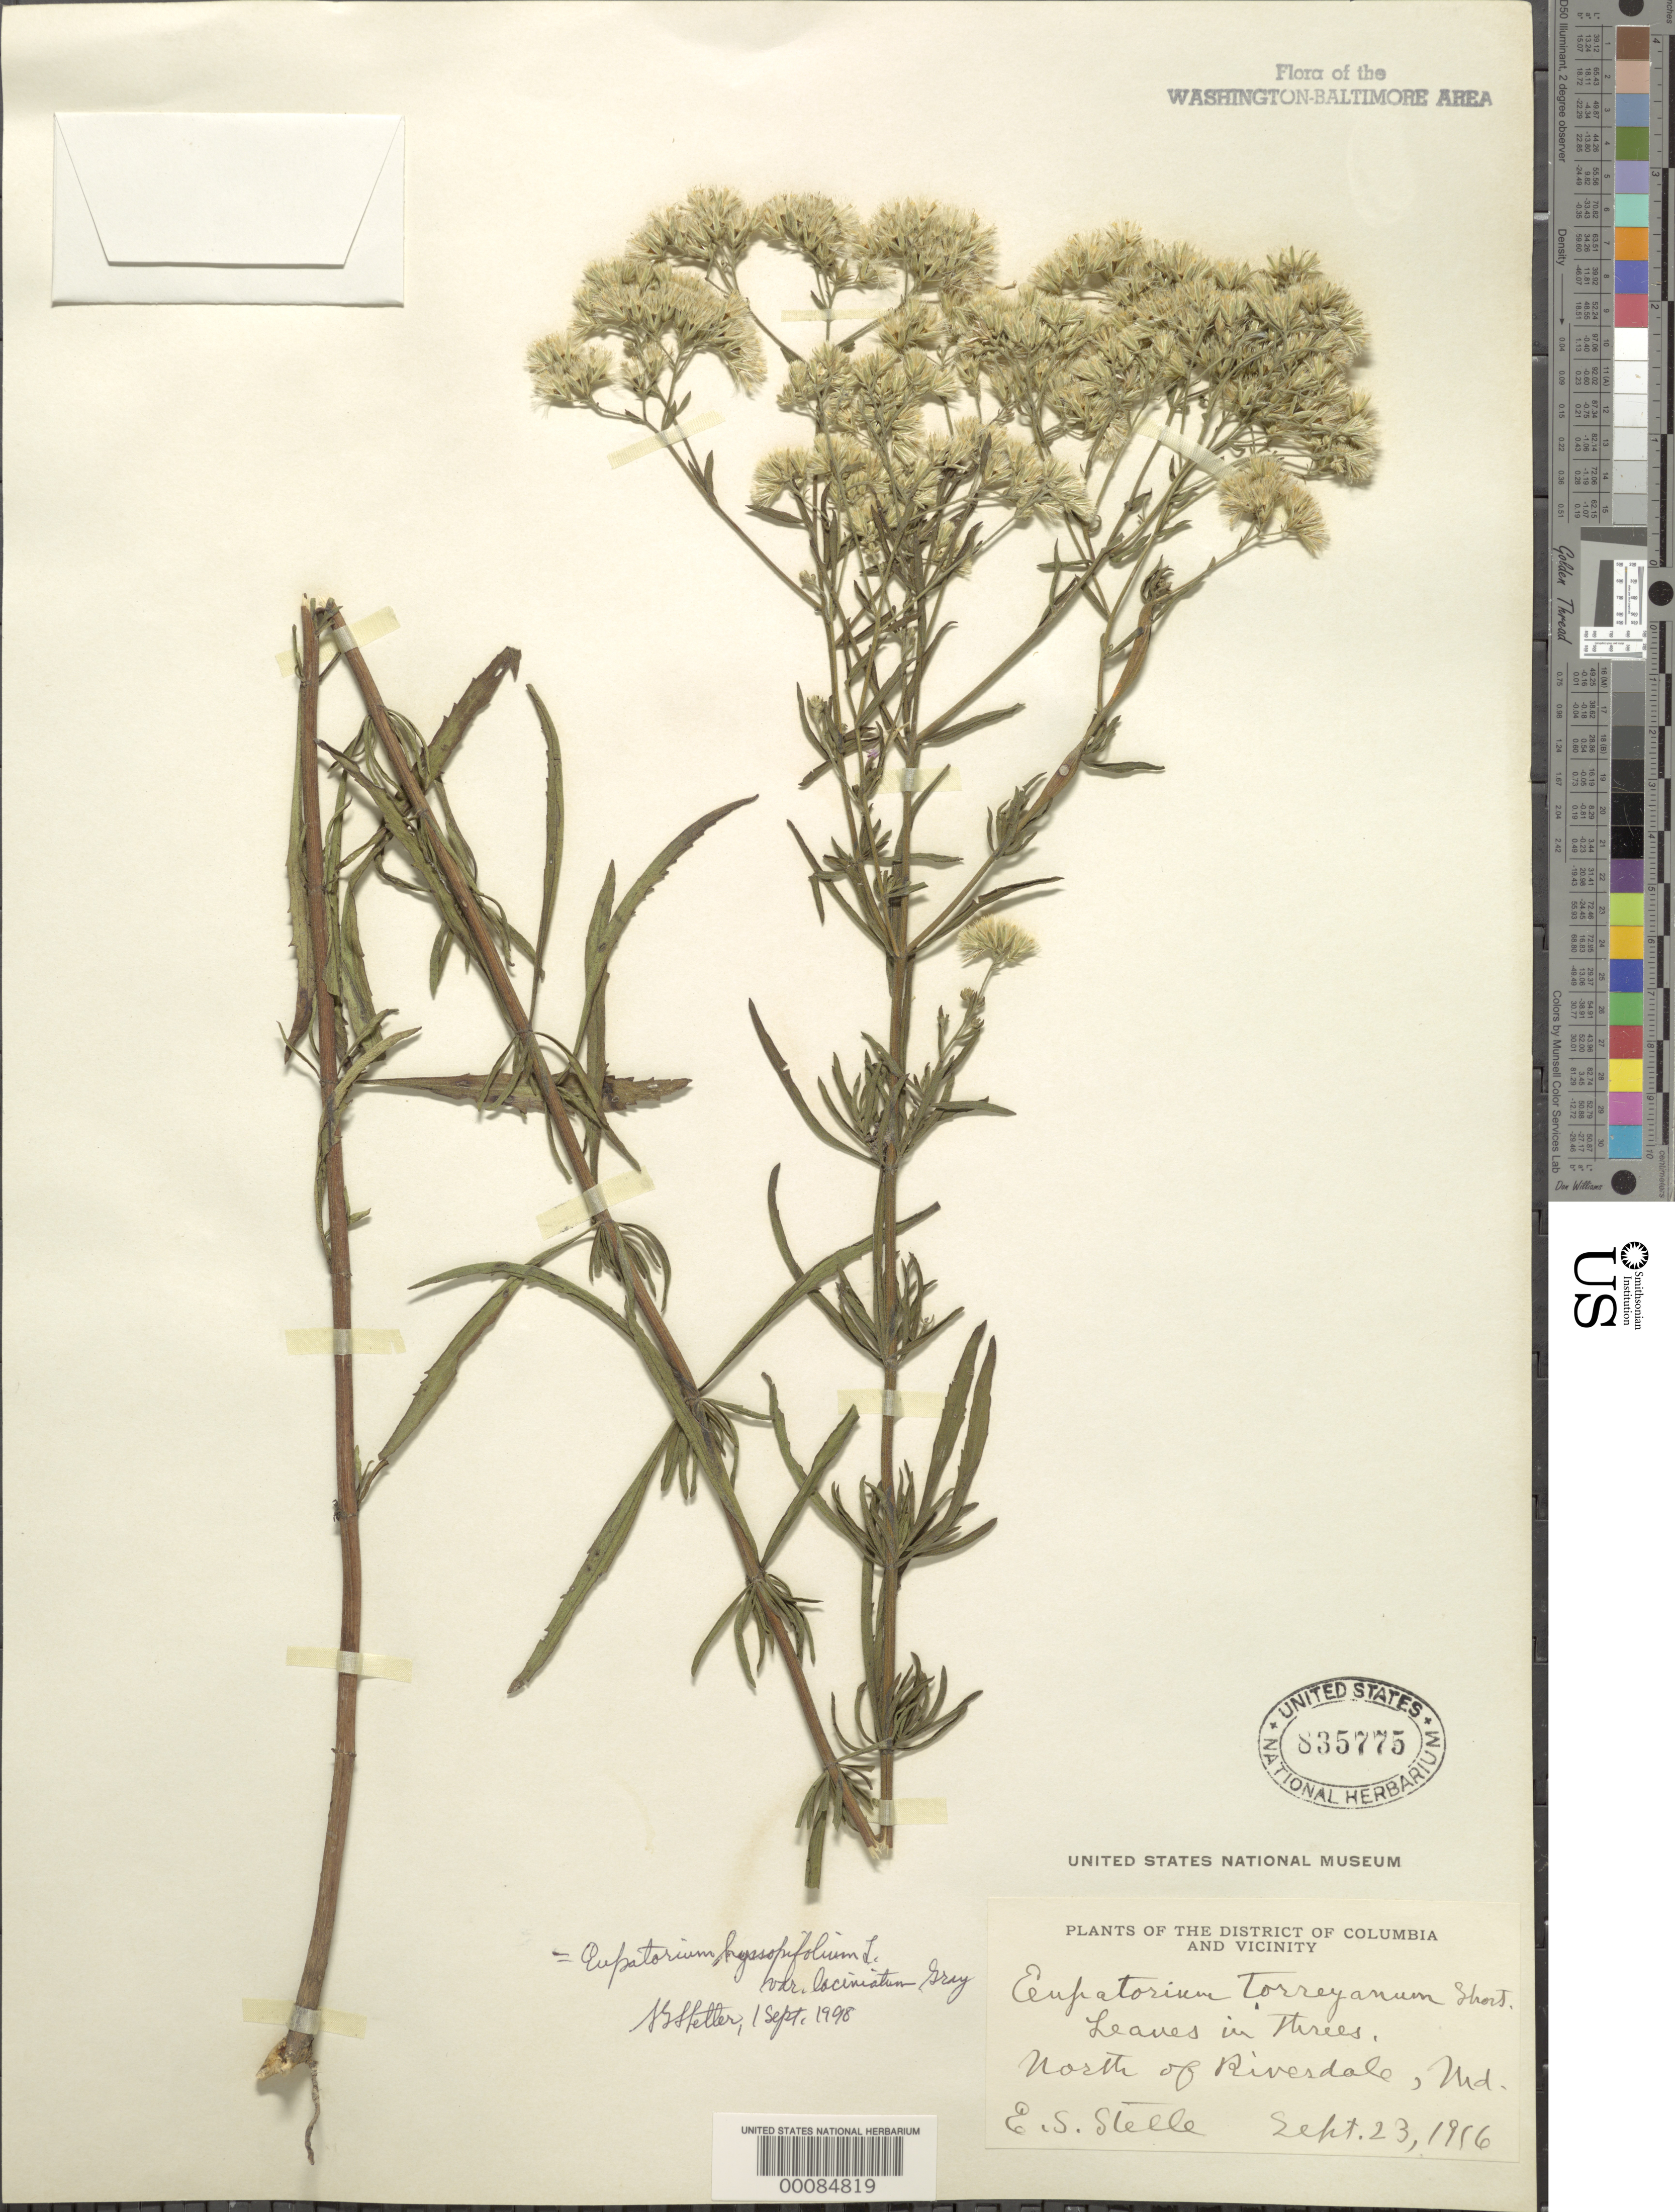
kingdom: Plantae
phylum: Tracheophyta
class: Magnoliopsida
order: Asterales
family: Asteraceae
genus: Eupatorium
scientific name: Eupatorium hyssopifolium var. laciniatum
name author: A. Gray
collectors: E. Steele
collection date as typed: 23 Sep 1916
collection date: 1916-09-23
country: United States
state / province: Maryland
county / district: Prince George's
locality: North of Riverdale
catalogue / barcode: US 835775